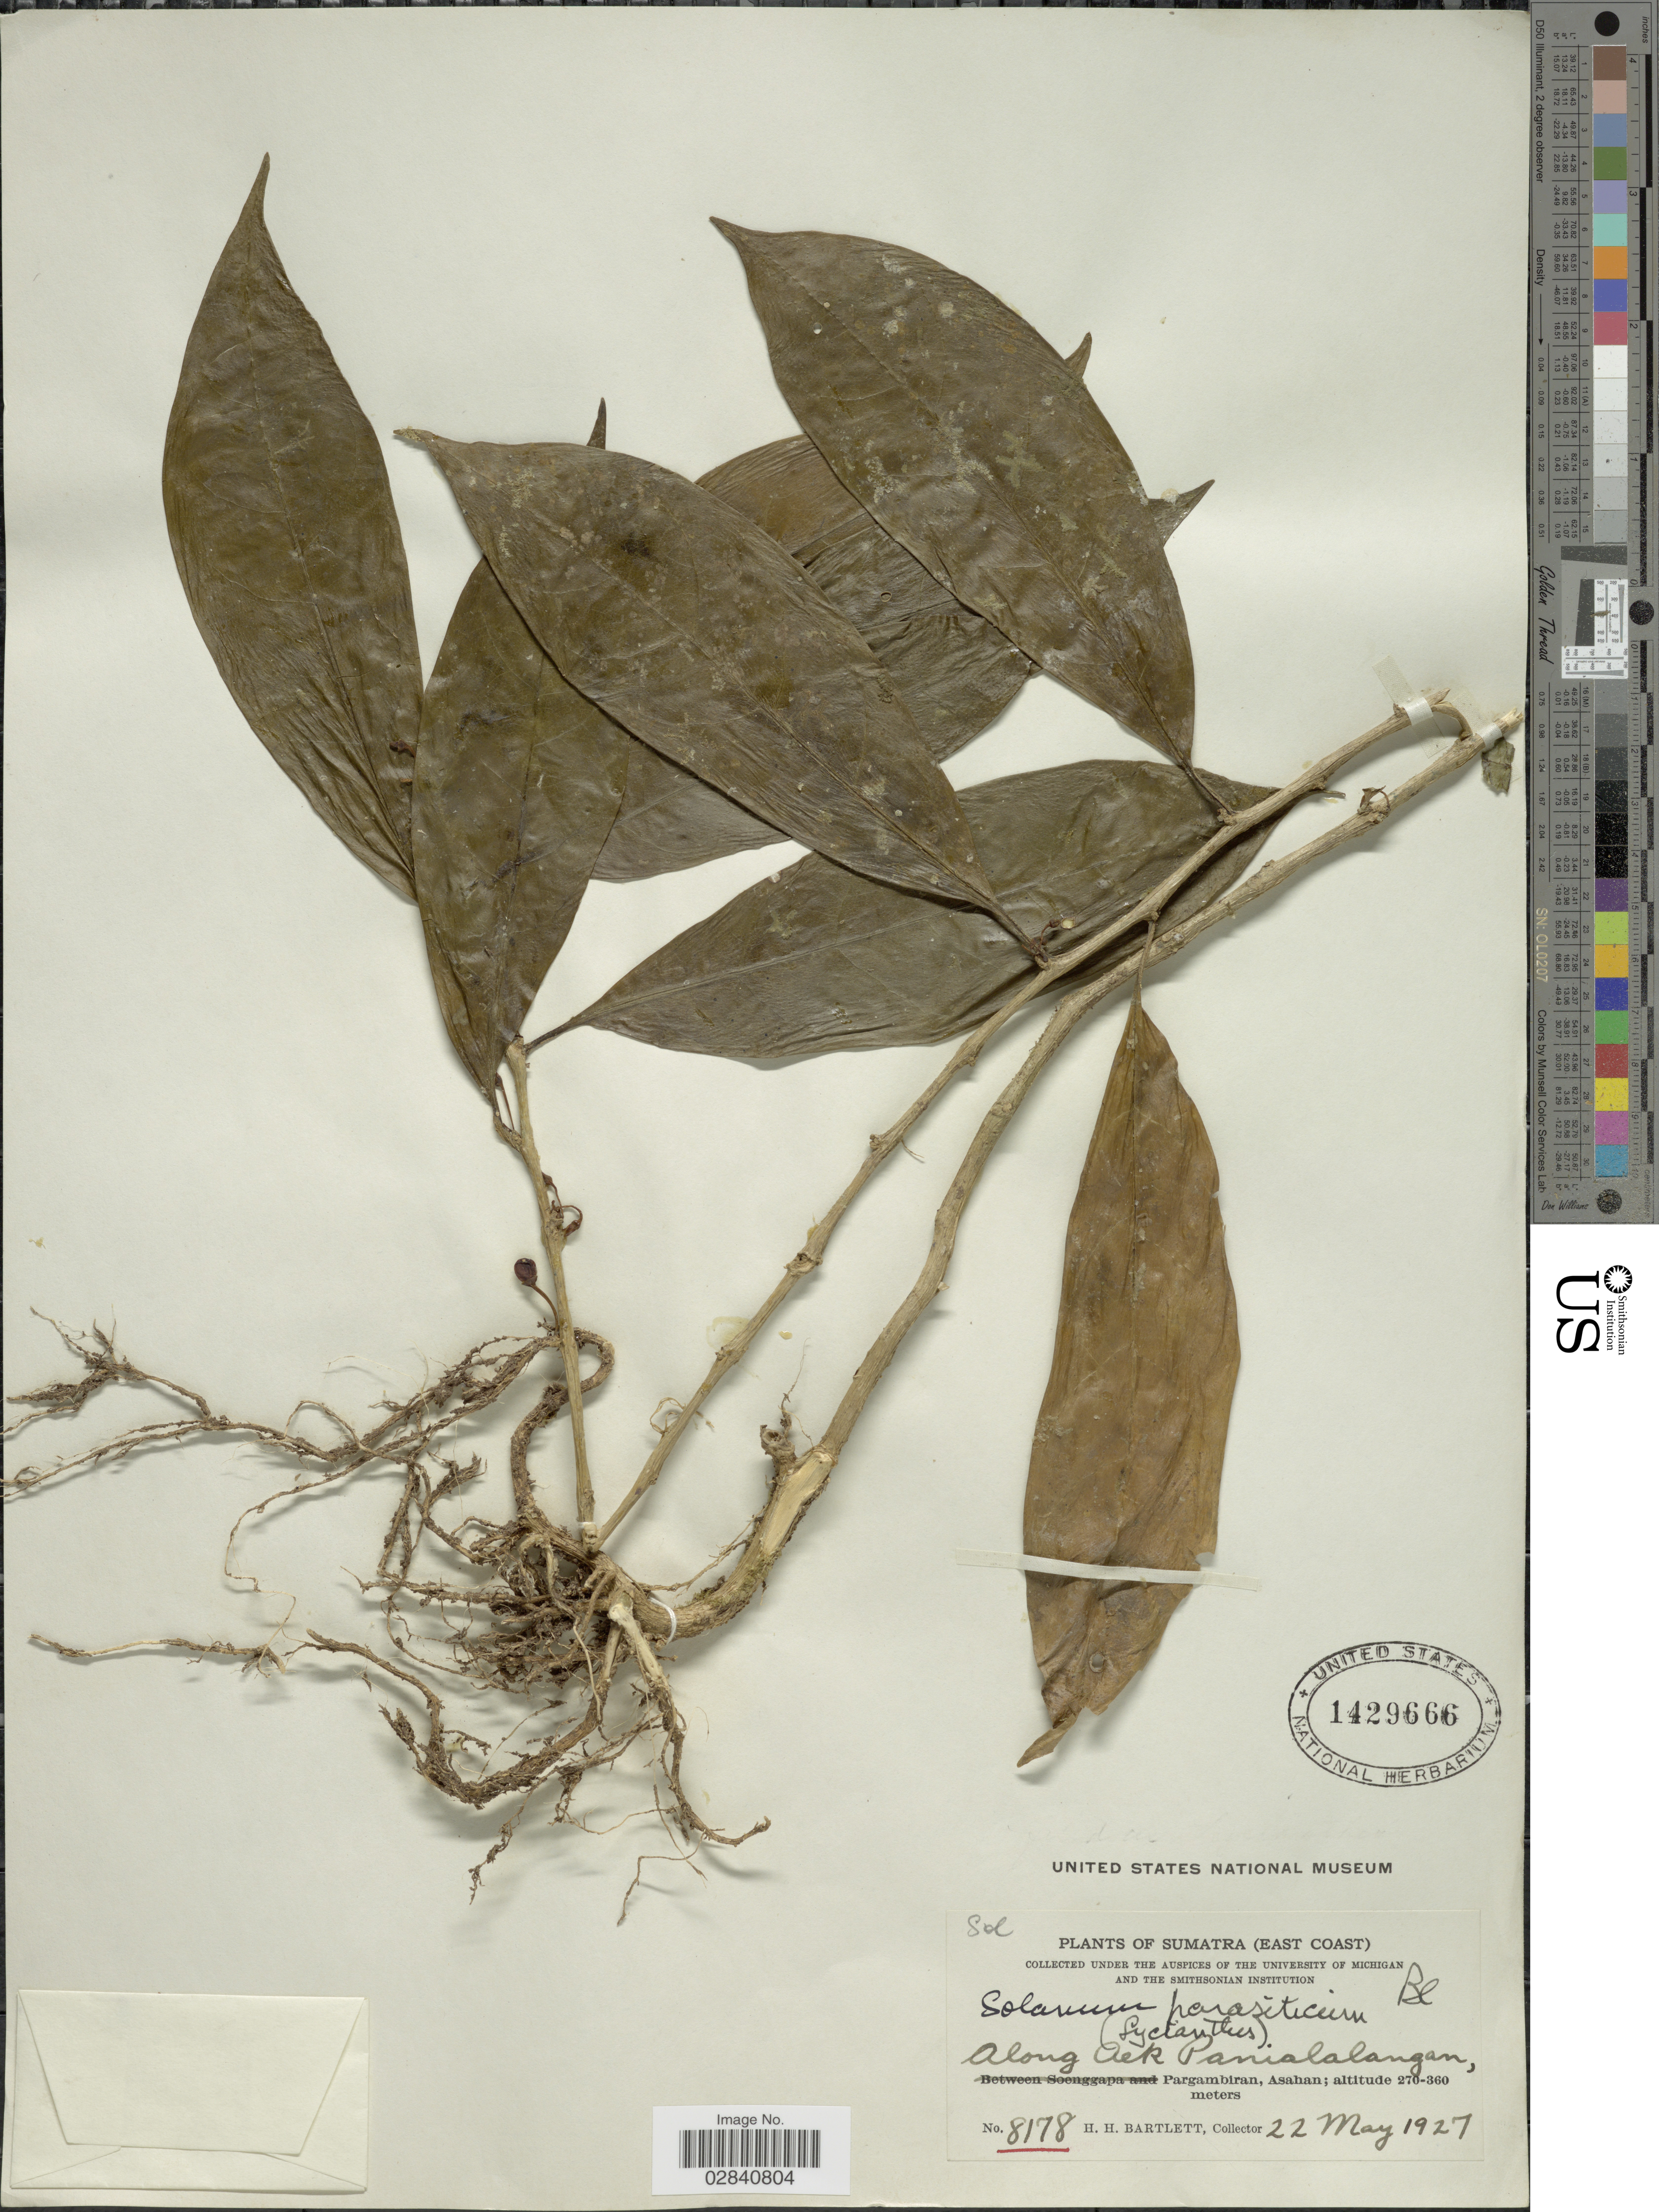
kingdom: Plantae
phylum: Tracheophyta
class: Magnoliopsida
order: Solanales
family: Solanaceae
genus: Lycianthes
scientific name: Lycianthes parasitica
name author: (Blume) Bitter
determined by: Knapp, S. D.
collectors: H. H. Bartlett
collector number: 8178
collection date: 1927-05-22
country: Indonesia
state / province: Sumatra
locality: (East Coast). Pargambiran, Asahan.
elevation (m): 270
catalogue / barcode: US 1429666